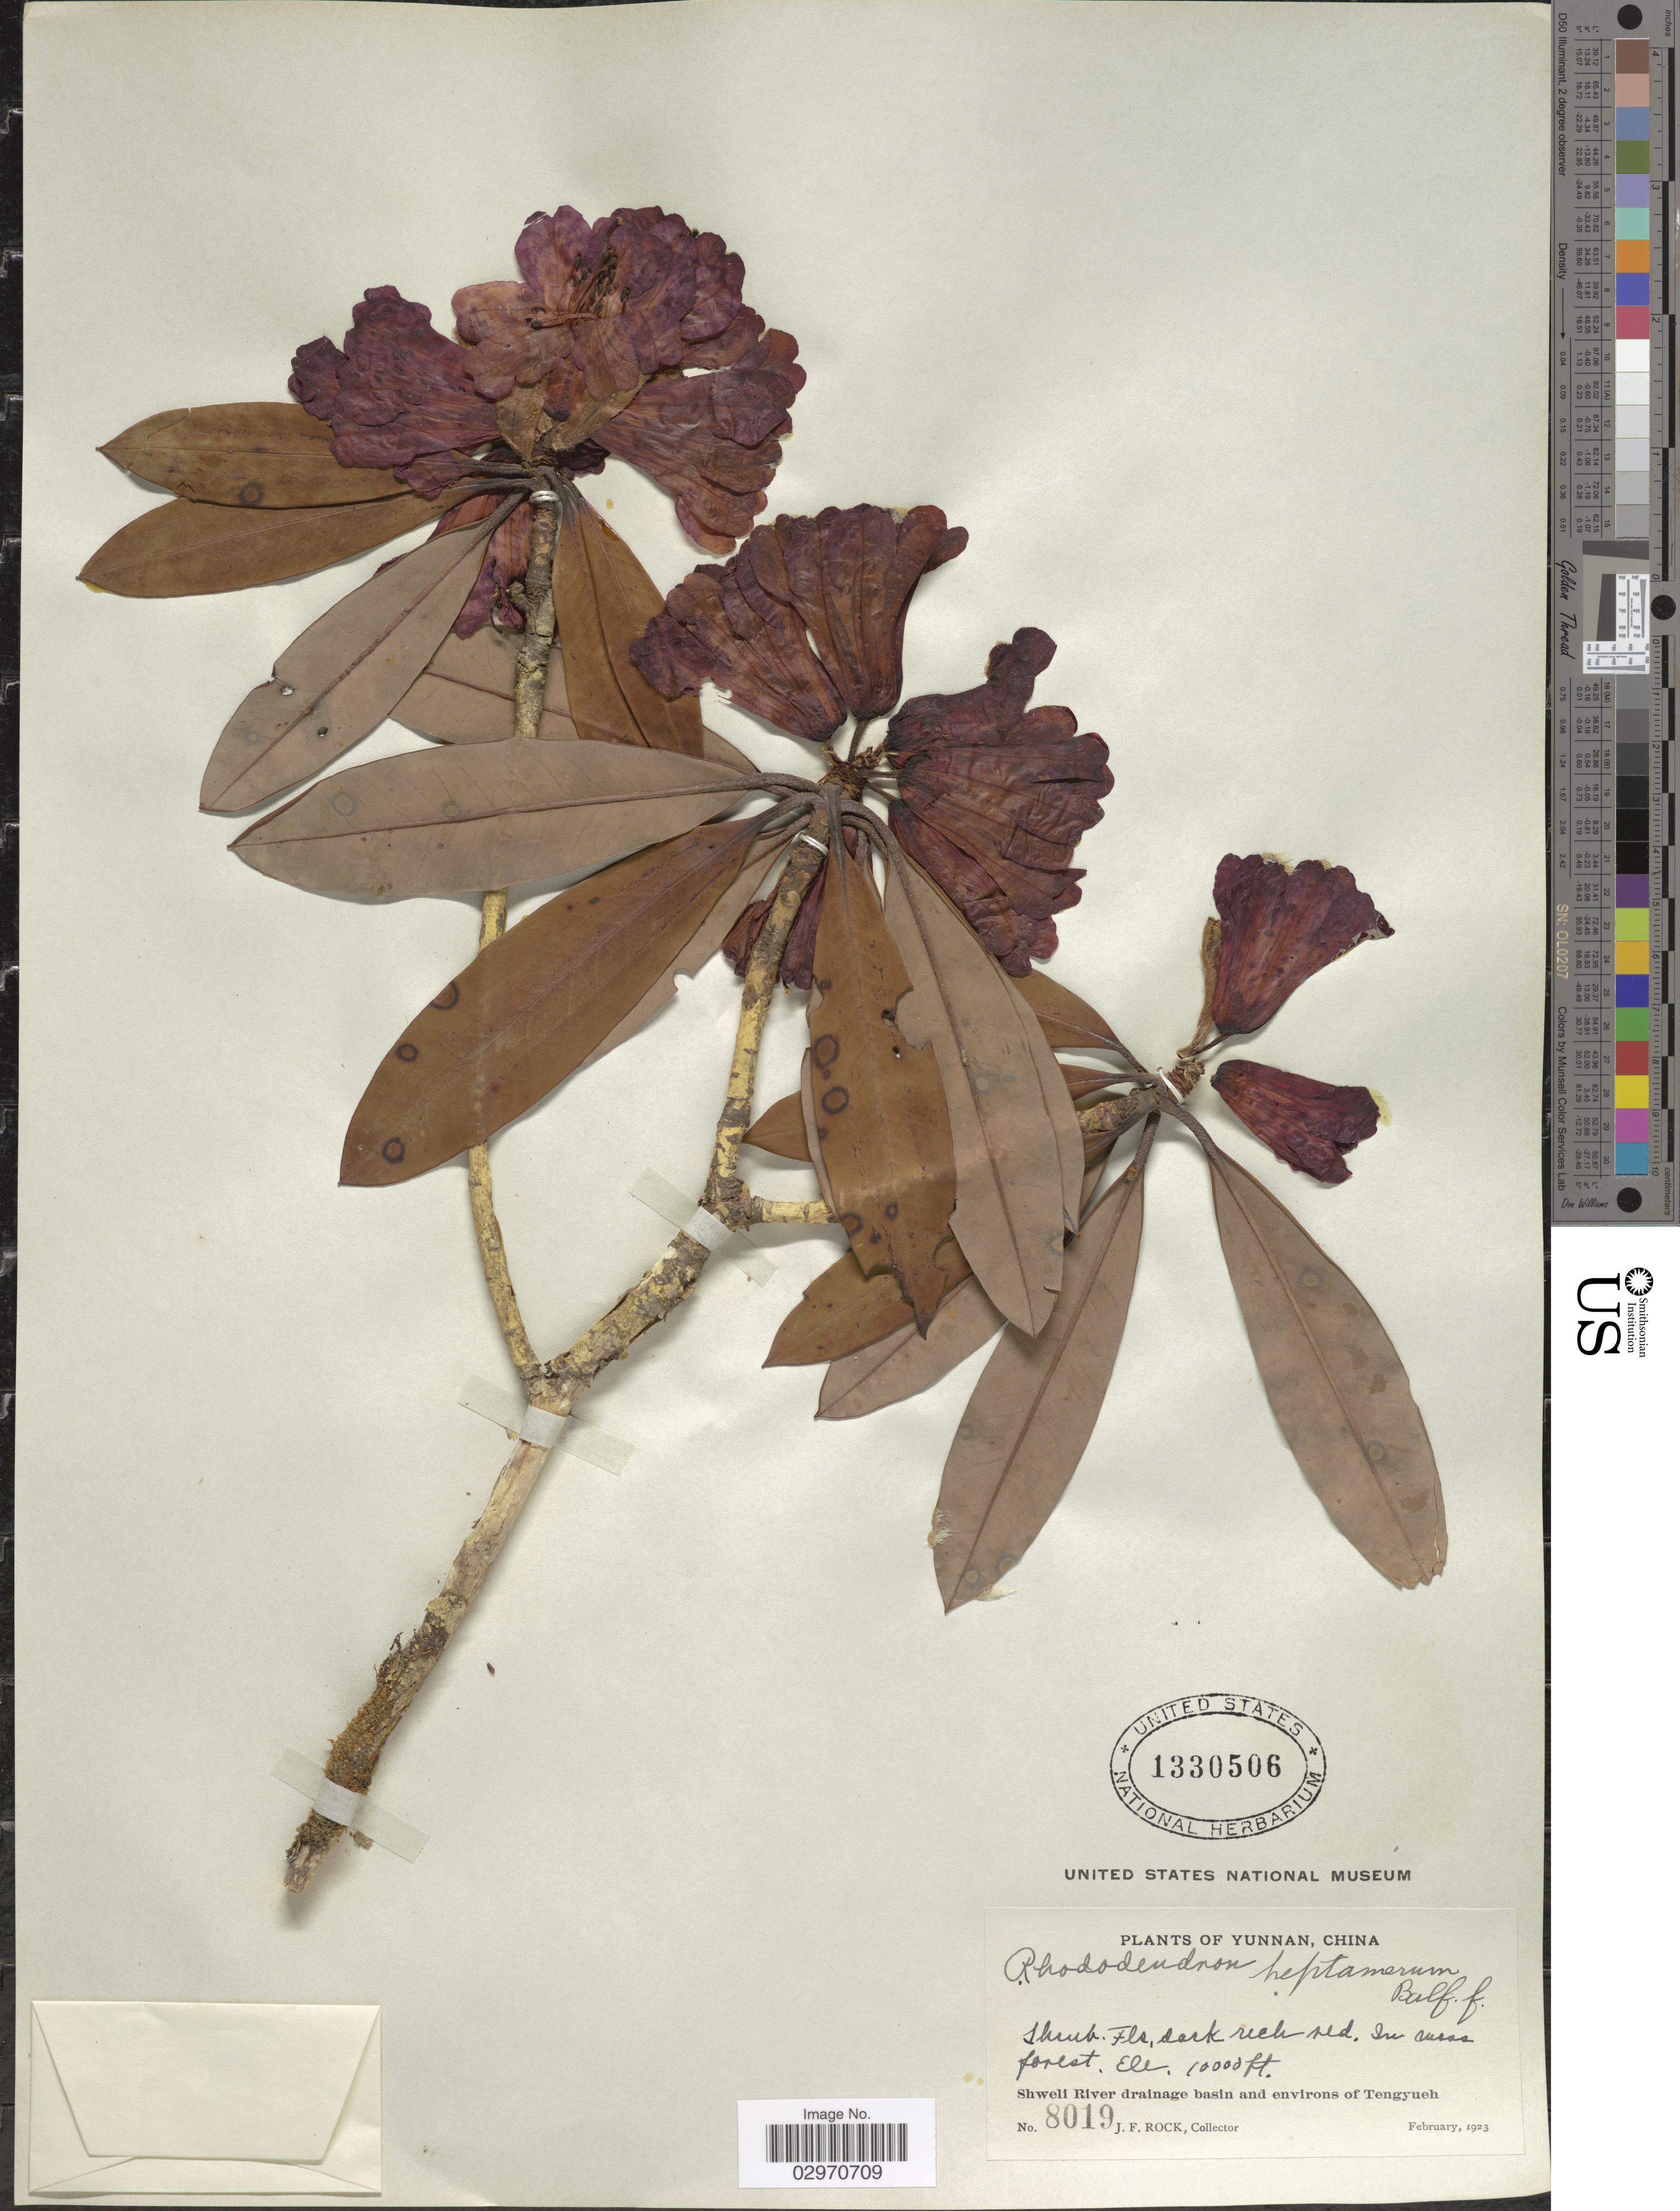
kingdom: Plantae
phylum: Tracheophyta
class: Magnoliopsida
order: Ericales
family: Ericaceae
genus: Rhododendron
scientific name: Rhododendron eritimum subsp. heptamerum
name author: Balf. f.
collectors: J. Rock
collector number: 8019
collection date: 1923-02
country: China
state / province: Yunnan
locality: Shweli River drainage basin and environs of Tengyueh.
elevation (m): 3048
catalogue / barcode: US 1330506